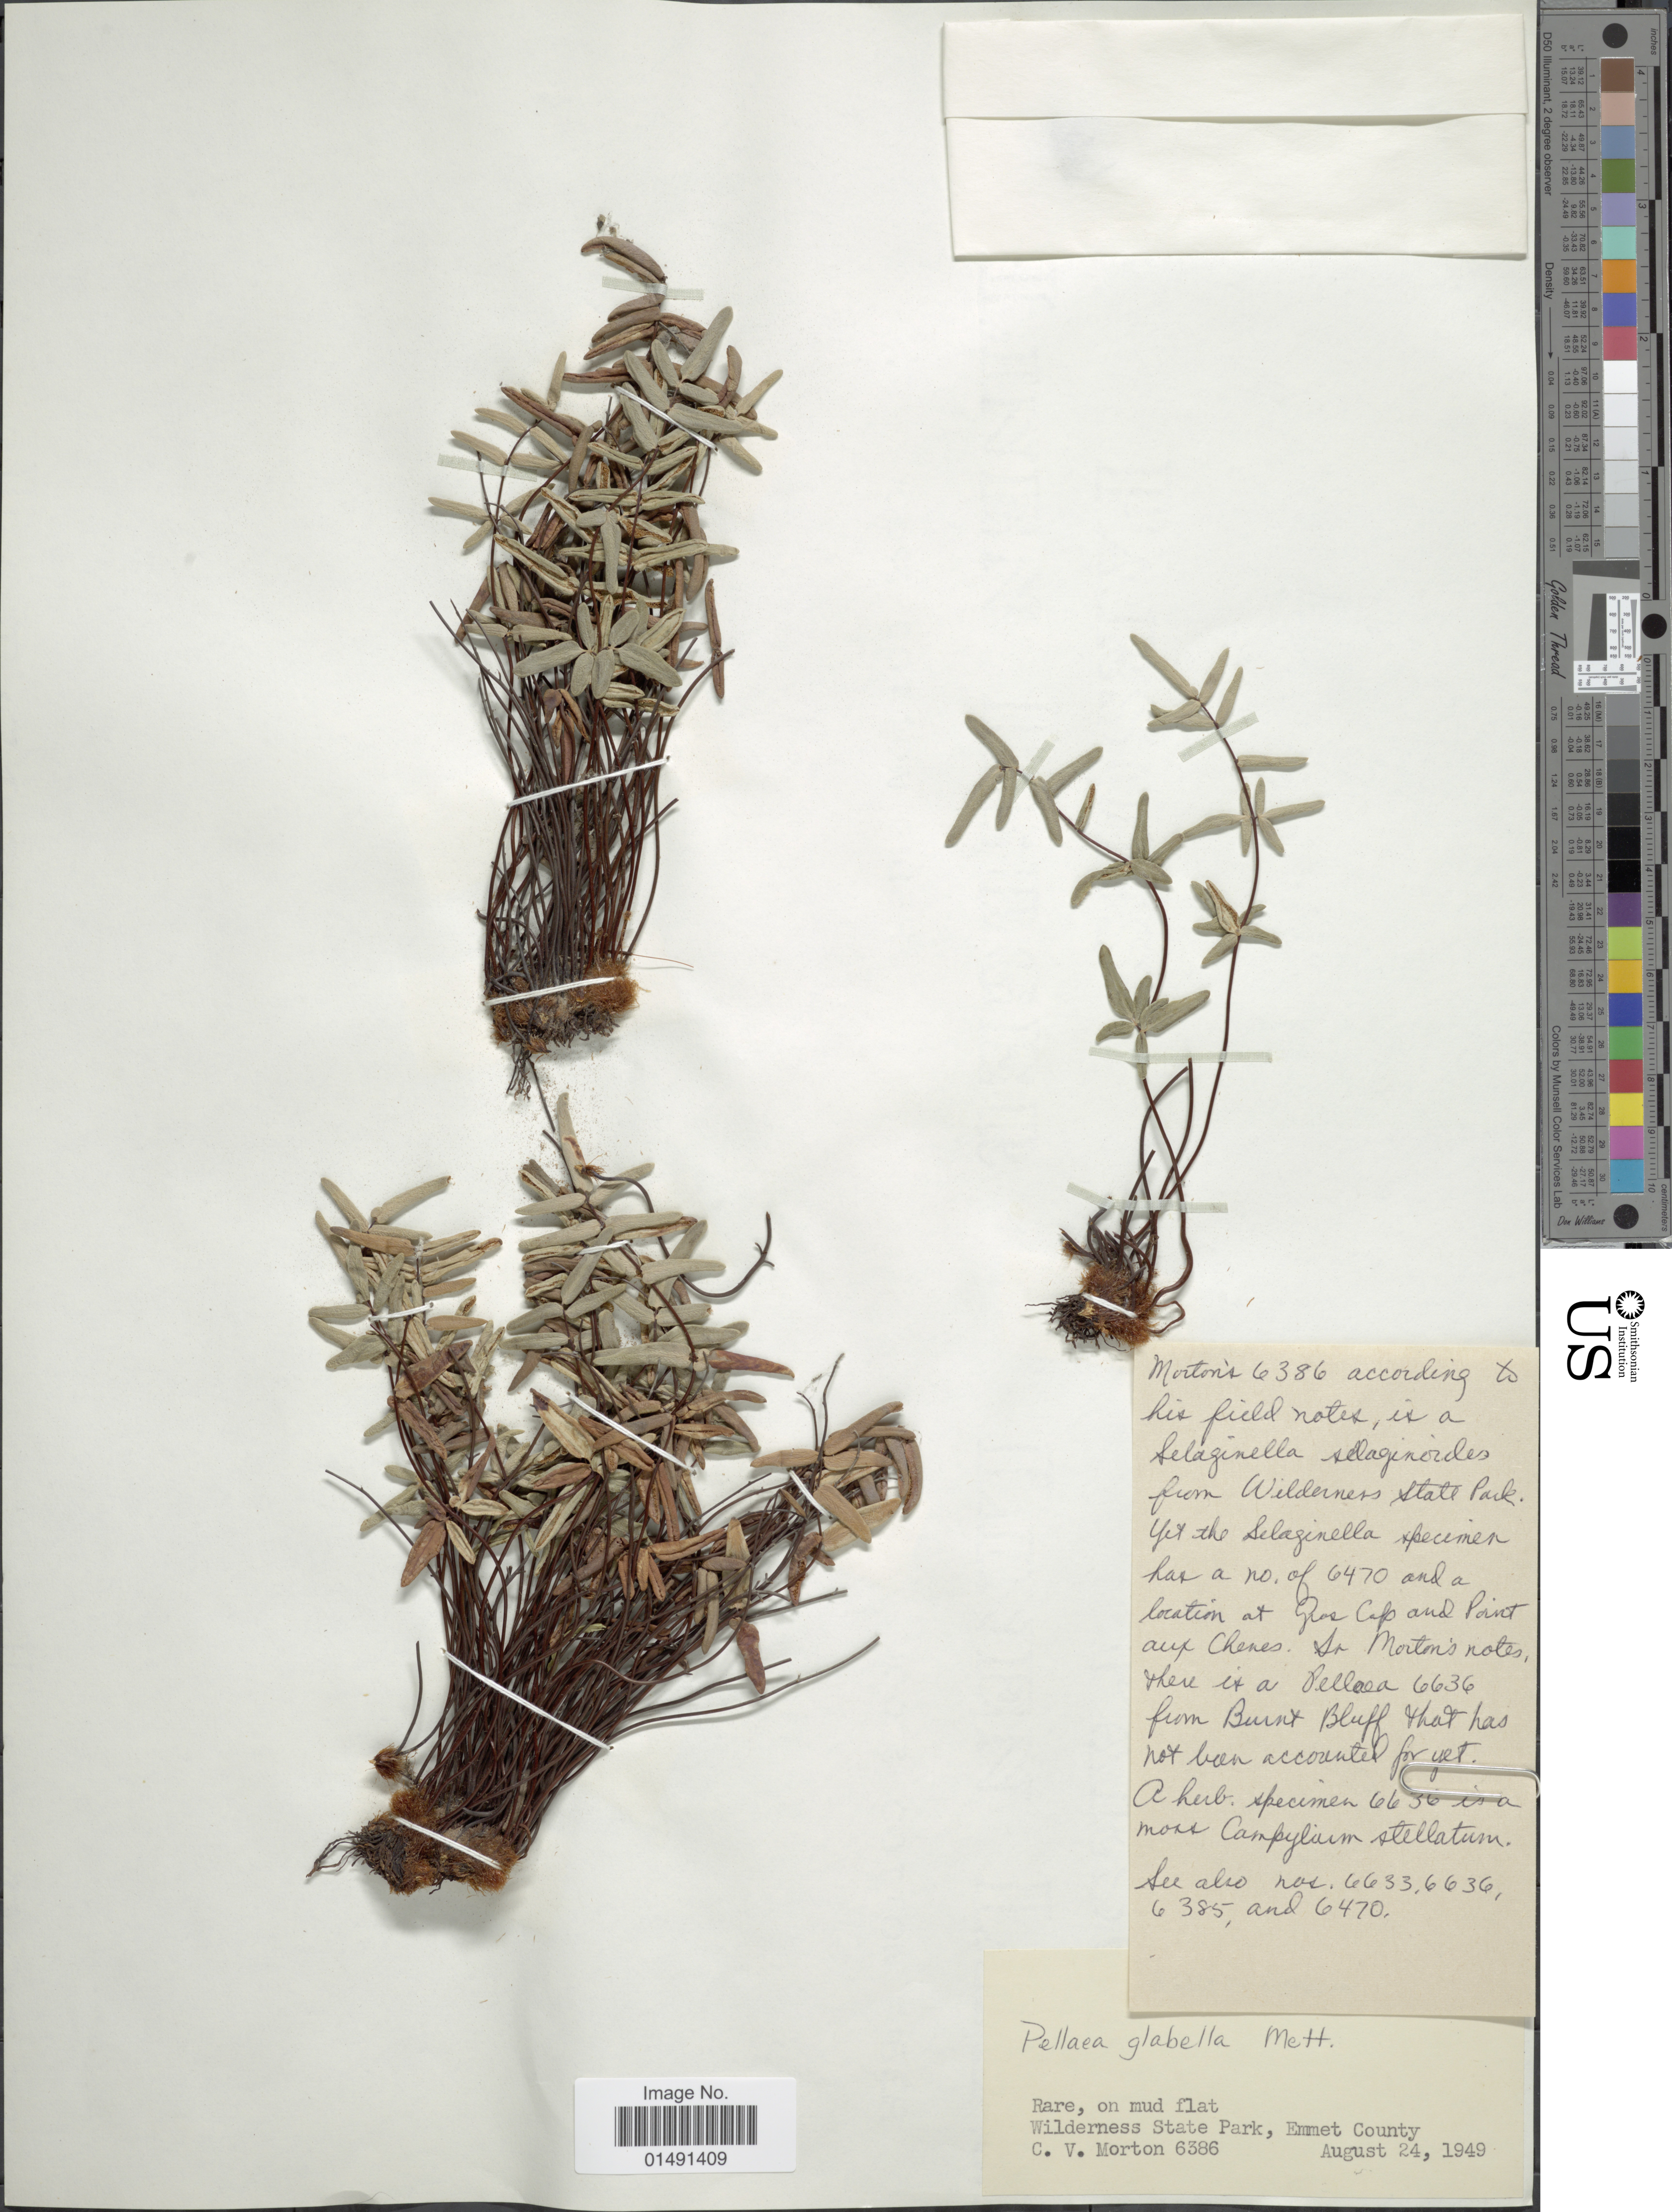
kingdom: Plantae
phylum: Tracheophyta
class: Polypodiopsida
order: Polypodiales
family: Pteridaceae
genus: Pellaea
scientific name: Pellaea glabella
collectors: C. V. Morton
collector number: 6386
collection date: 1949-08-24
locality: Wilderness State Park, Emmet County